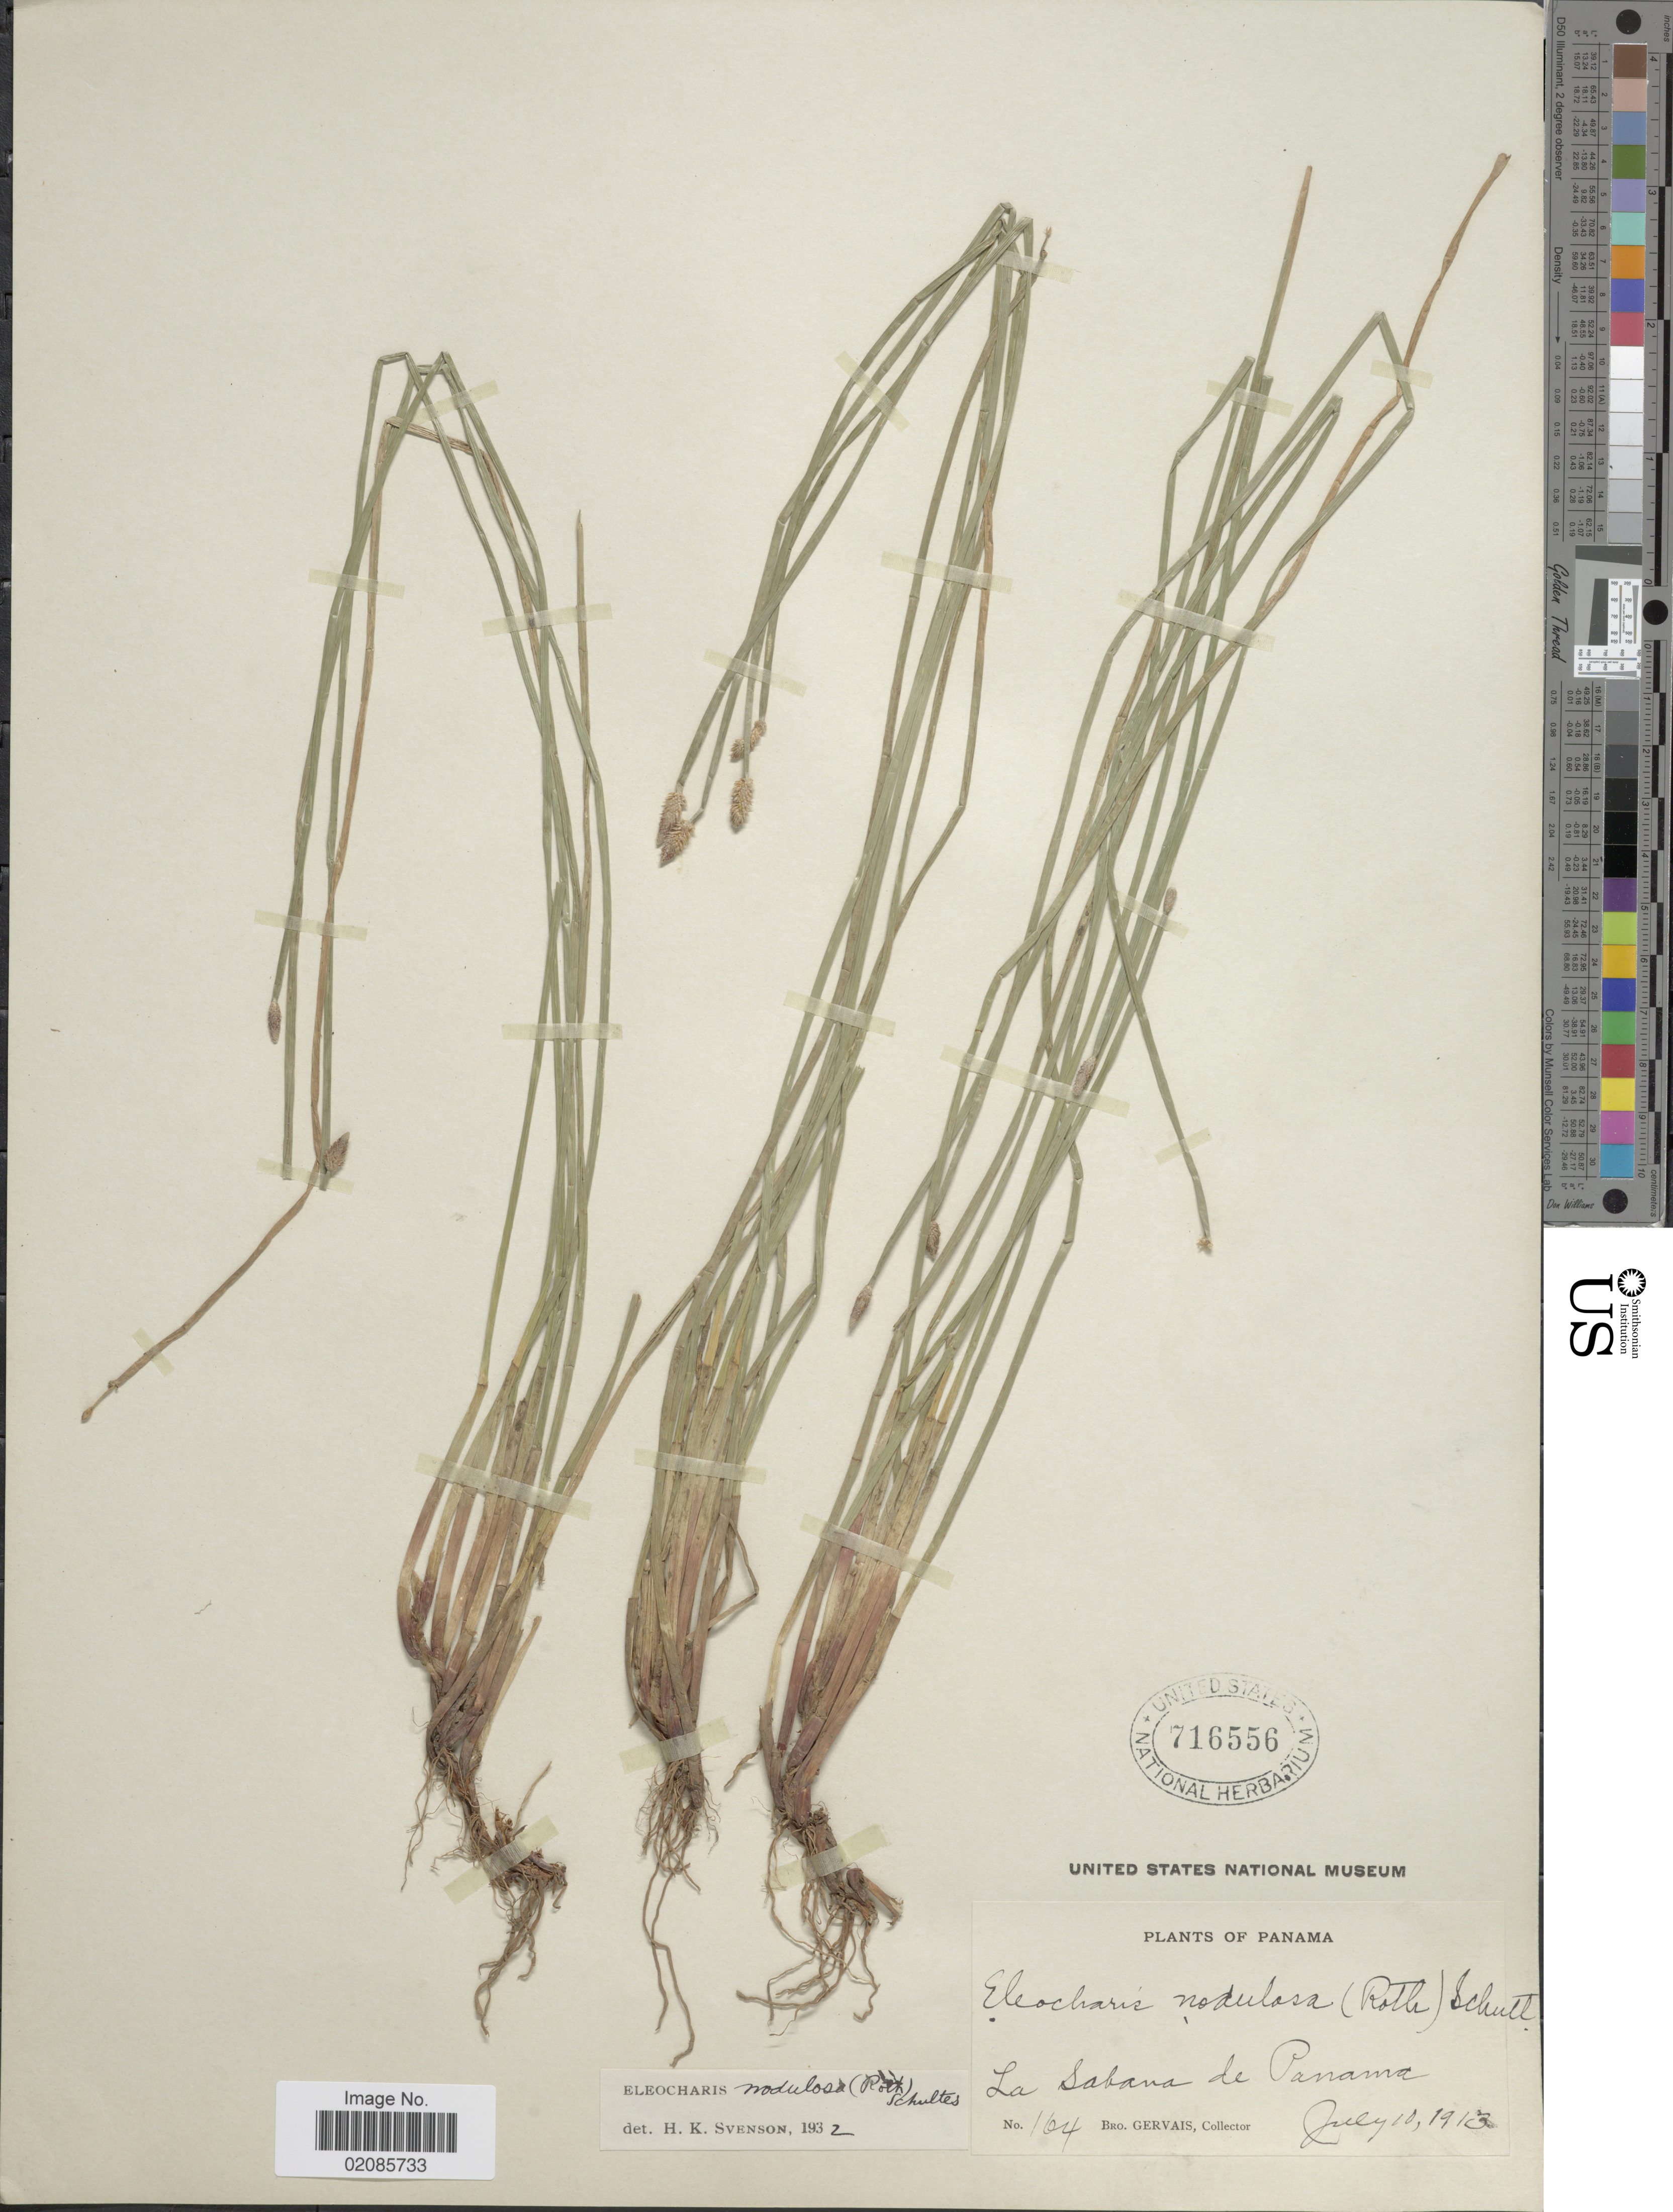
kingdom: Plantae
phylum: Tracheophyta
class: Liliopsida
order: Poales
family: Cyperaceae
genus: Eleocharis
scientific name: Eleocharis montana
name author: (Kunth) Roem. & Schult.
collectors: B. Gervais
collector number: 164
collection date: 1913-07-10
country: Panama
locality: La Sabana de Panama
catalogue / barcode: US 716556